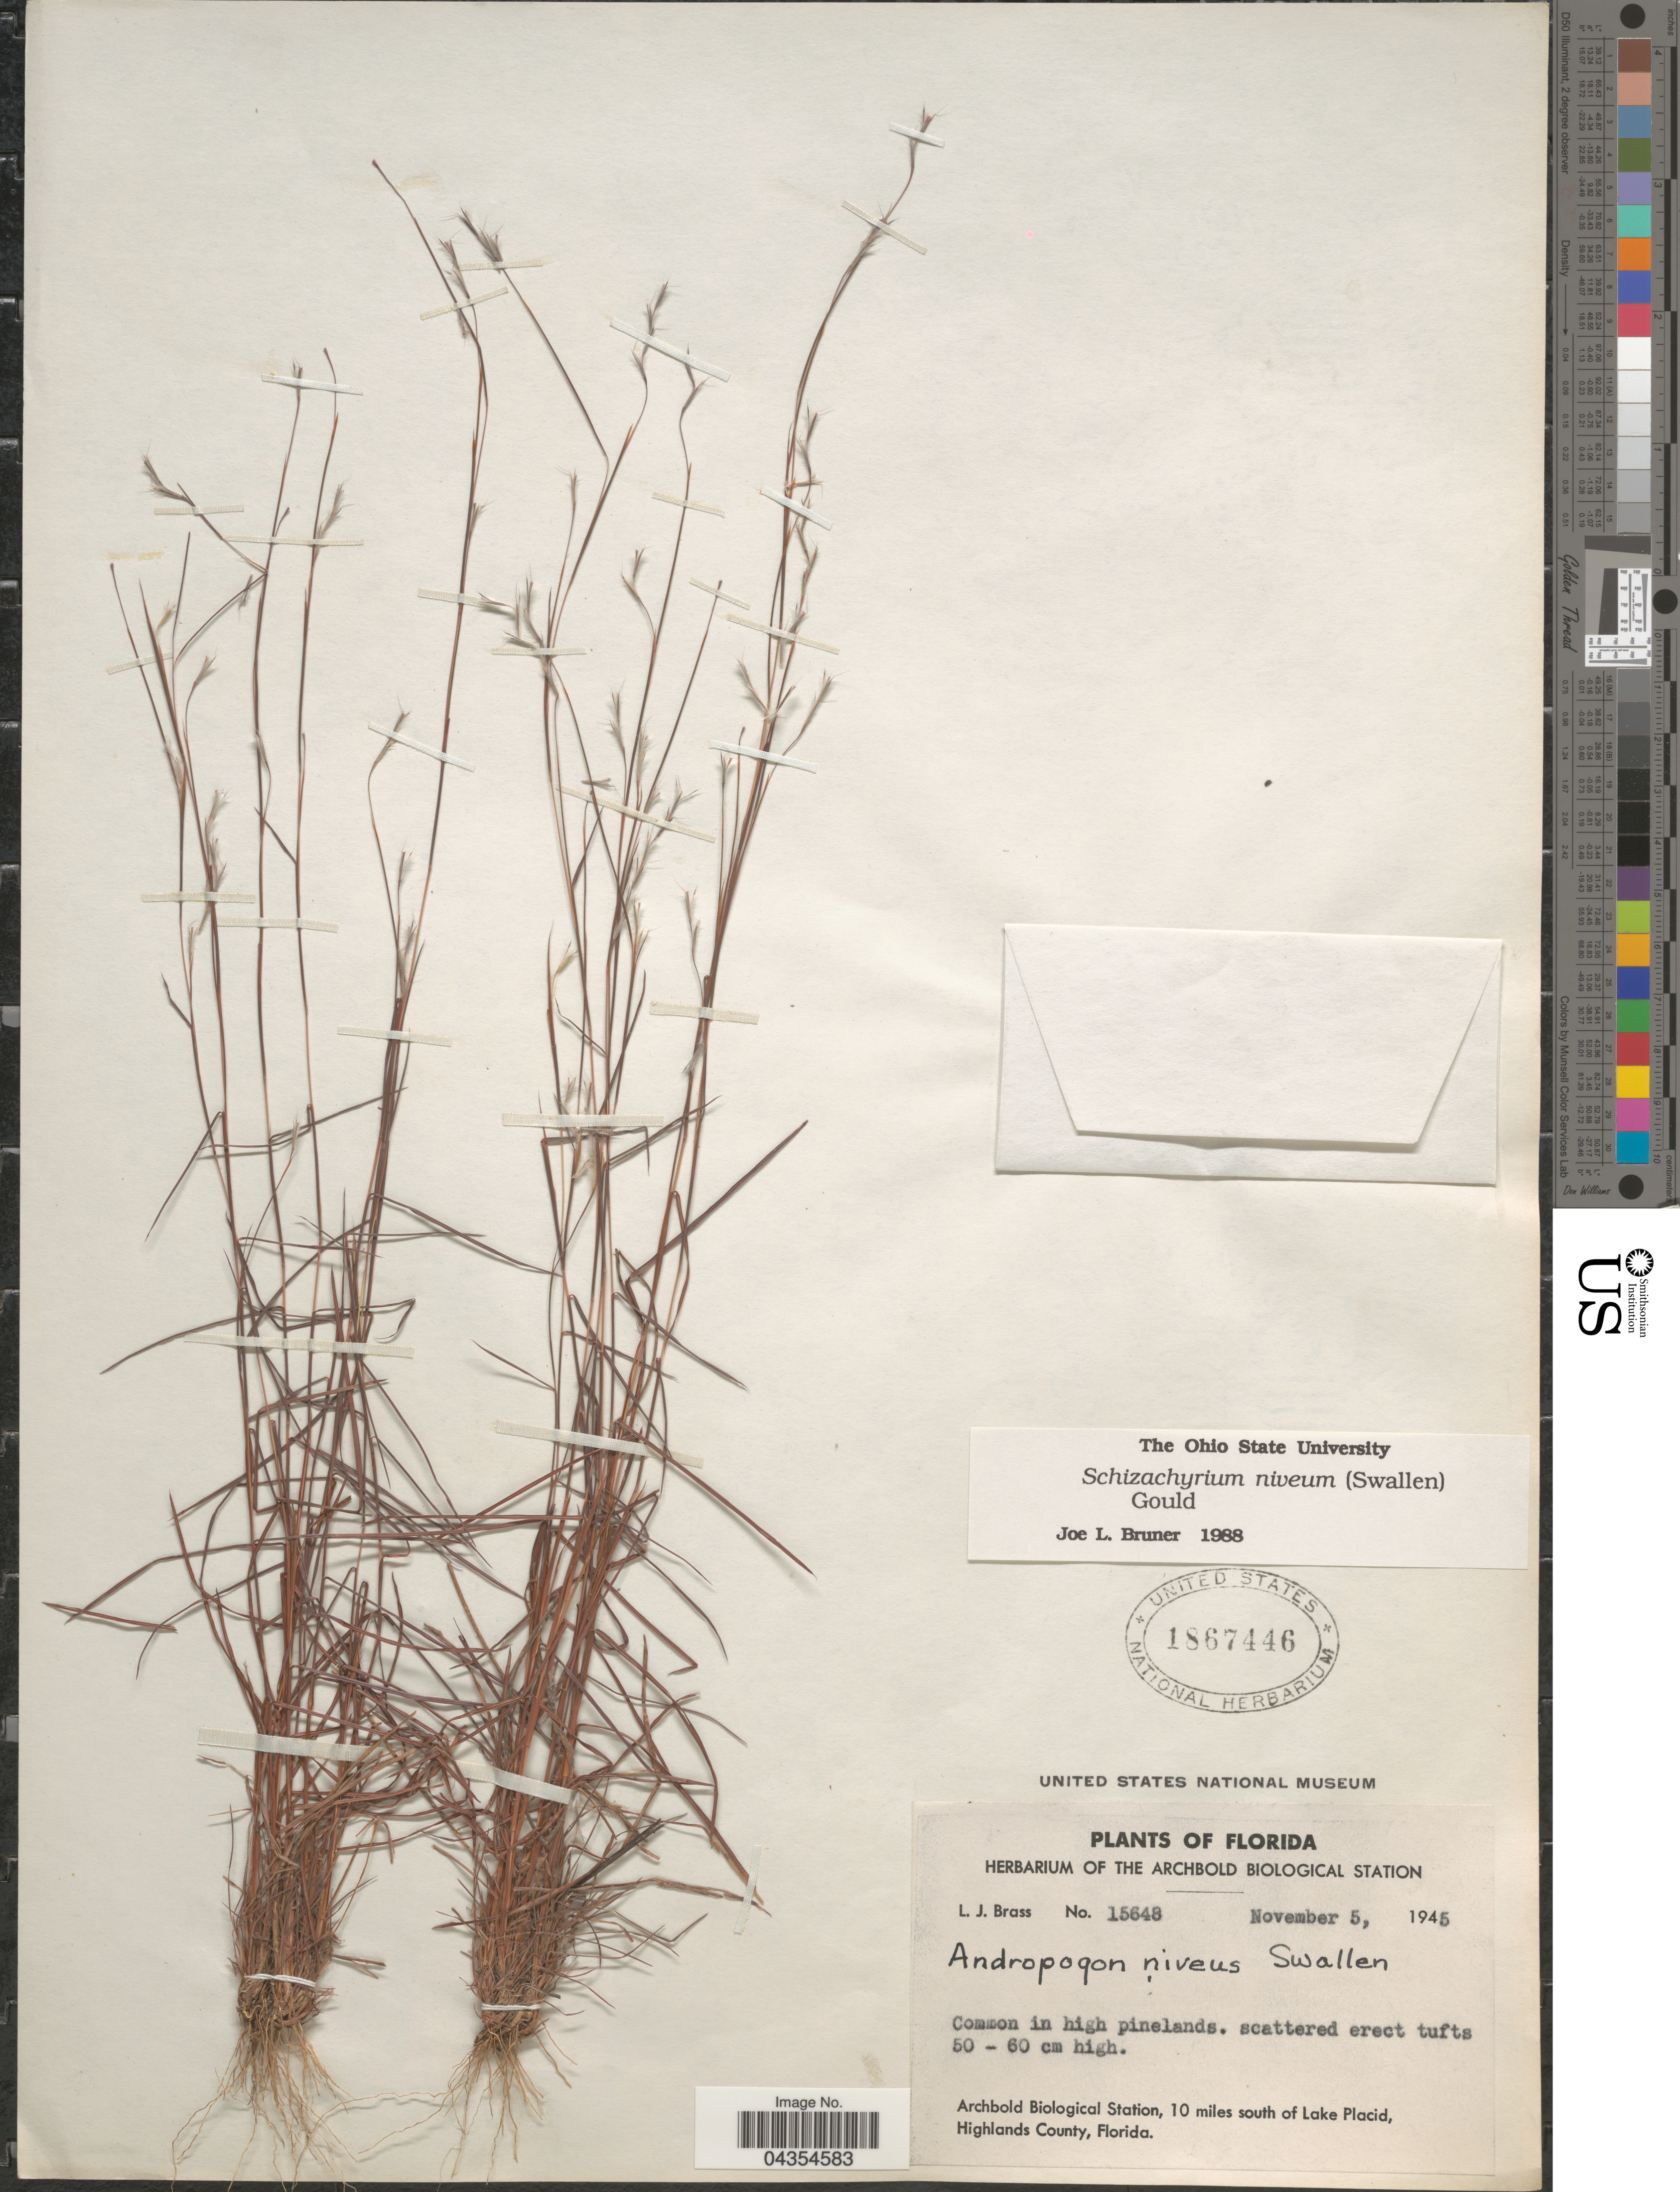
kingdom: Plantae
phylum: Tracheophyta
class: Liliopsida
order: Poales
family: Poaceae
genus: Schizachyrium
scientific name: Schizachyrium niveum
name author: (Swallen) Gould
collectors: L. J. Brass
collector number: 15648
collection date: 1945-11-05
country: United States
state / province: Florida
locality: Archbold Biological Station, 10 miles south of Lake Placid, Highlands County.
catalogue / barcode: US 1867446